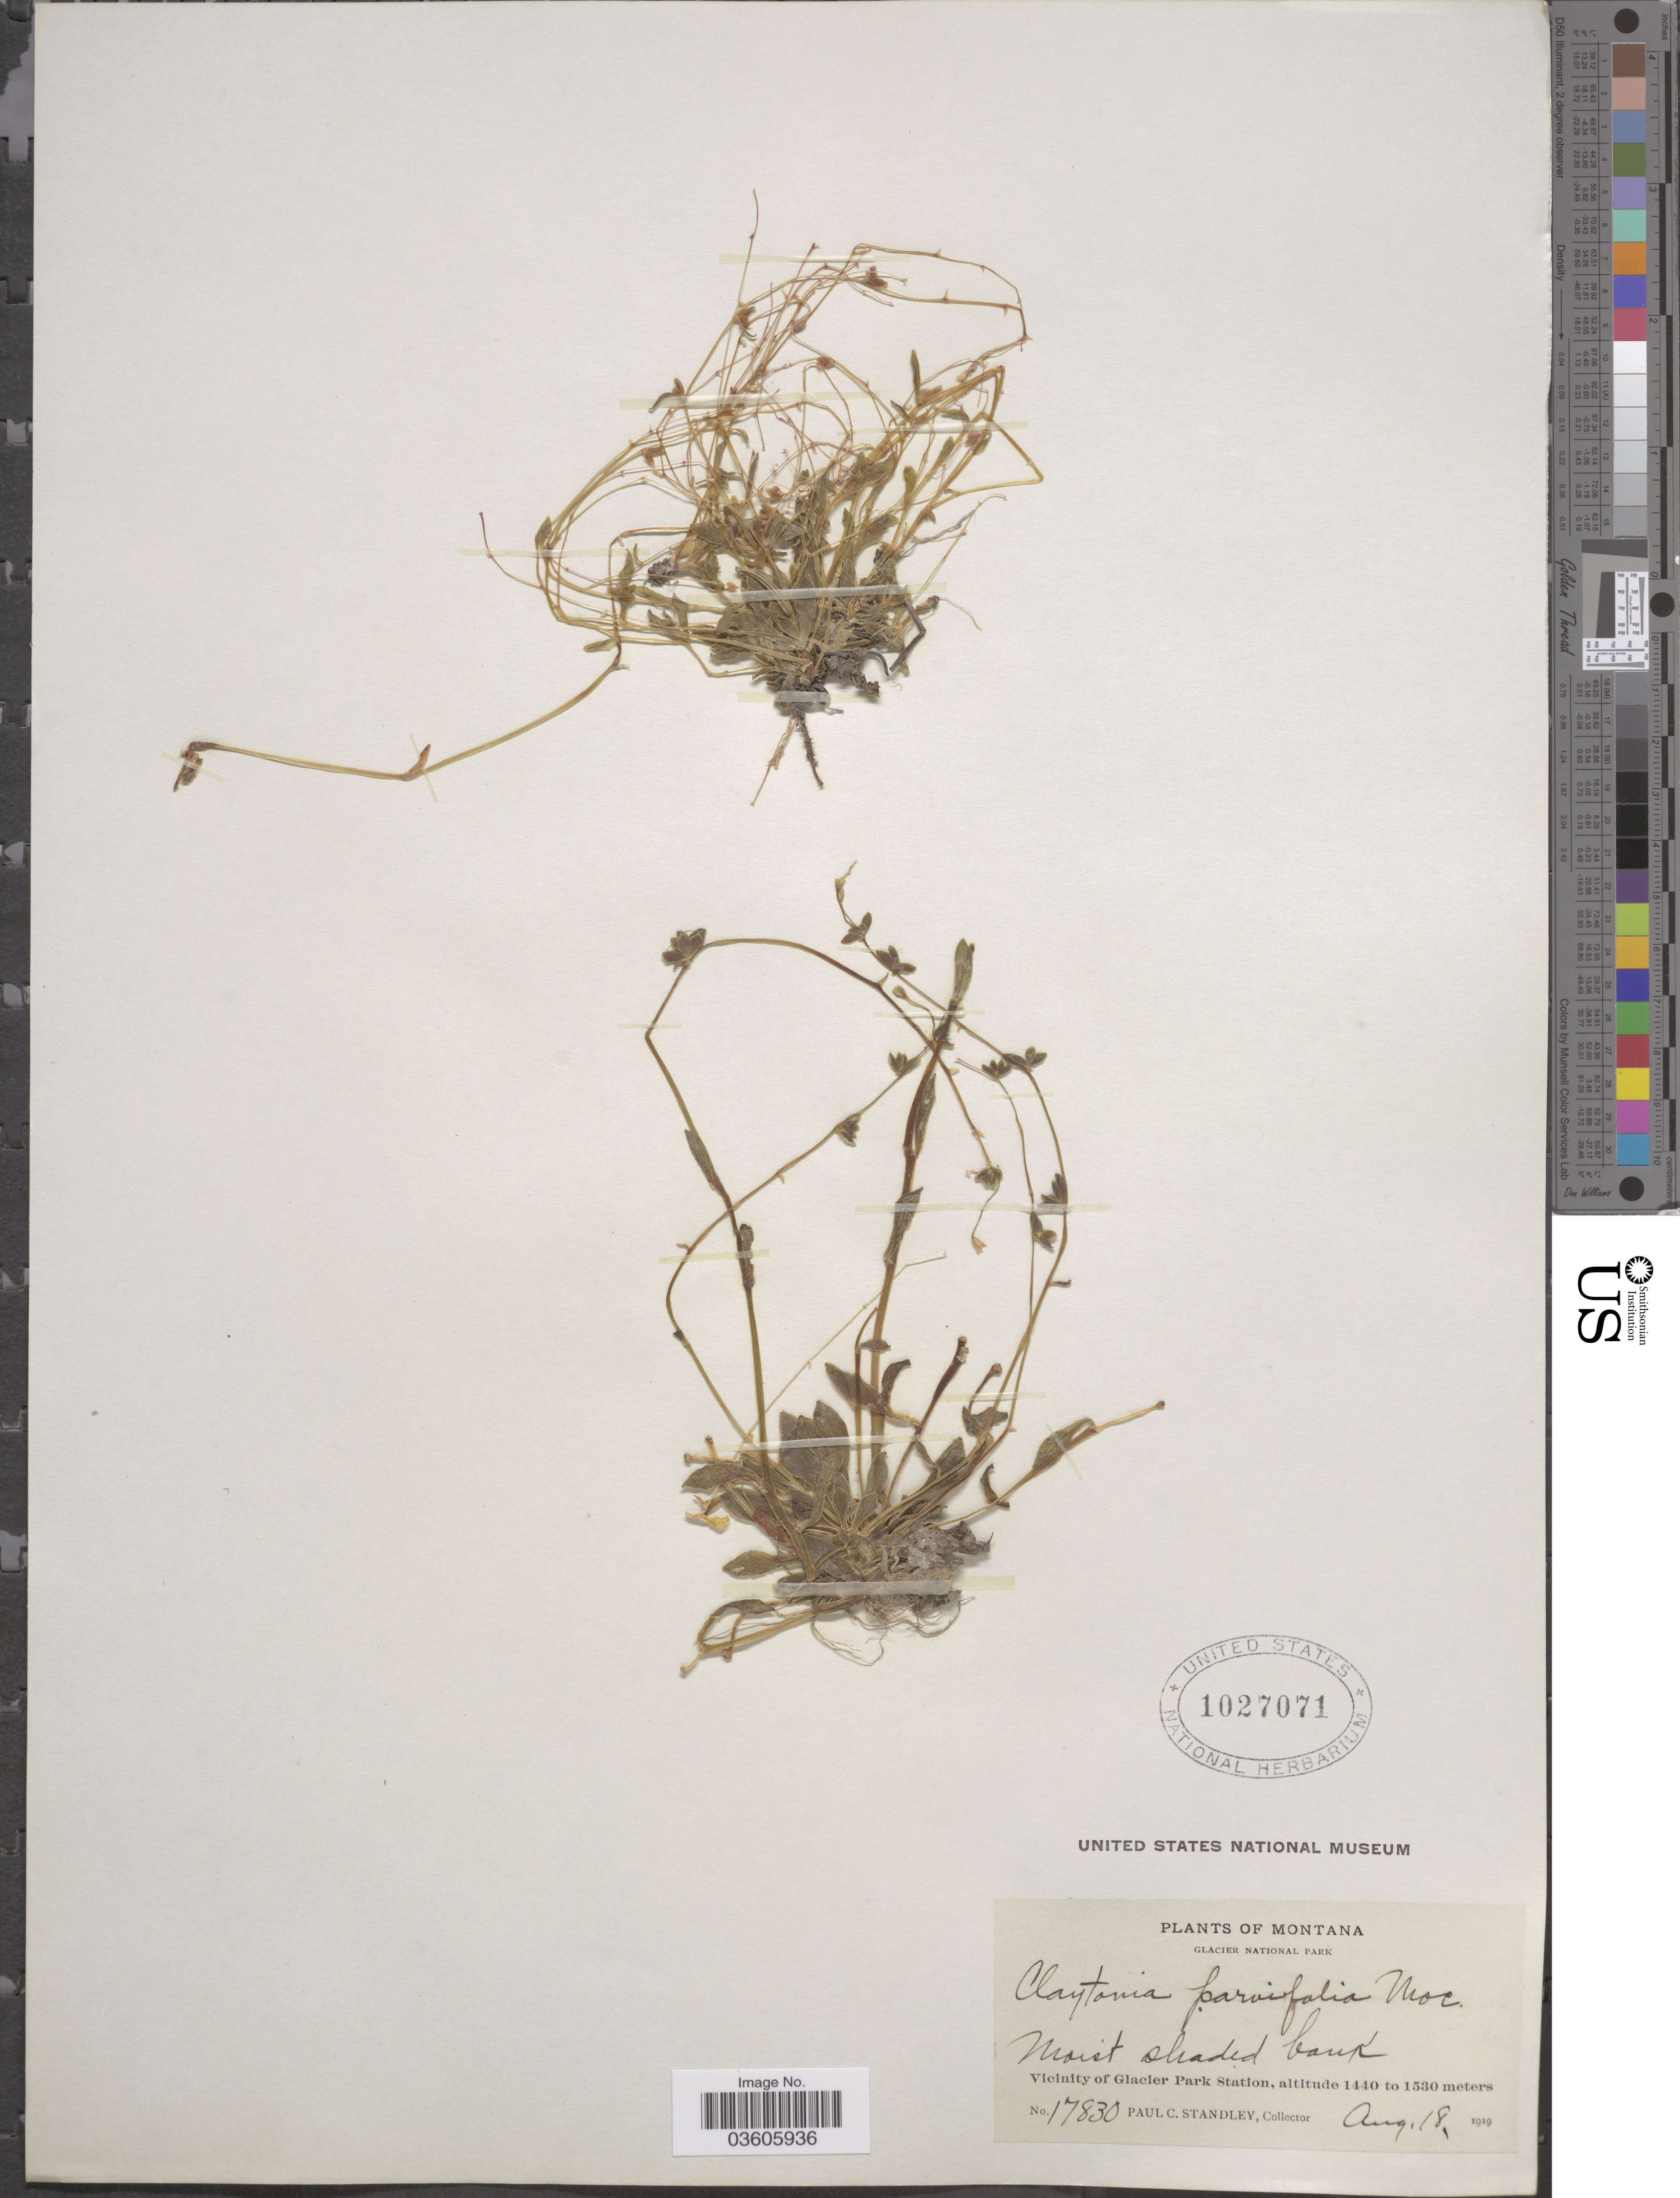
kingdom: Plantae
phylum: Tracheophyta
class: Magnoliopsida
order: Caryophyllales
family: Montiaceae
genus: Montia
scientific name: Montia parvifolia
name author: (Moc. ex DC.) Greene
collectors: P. C. Standley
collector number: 17830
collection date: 1919-08-18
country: United States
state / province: Montana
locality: Glacier National Park. Vicinity of Glacier Park Station.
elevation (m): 1440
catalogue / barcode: US 1027071